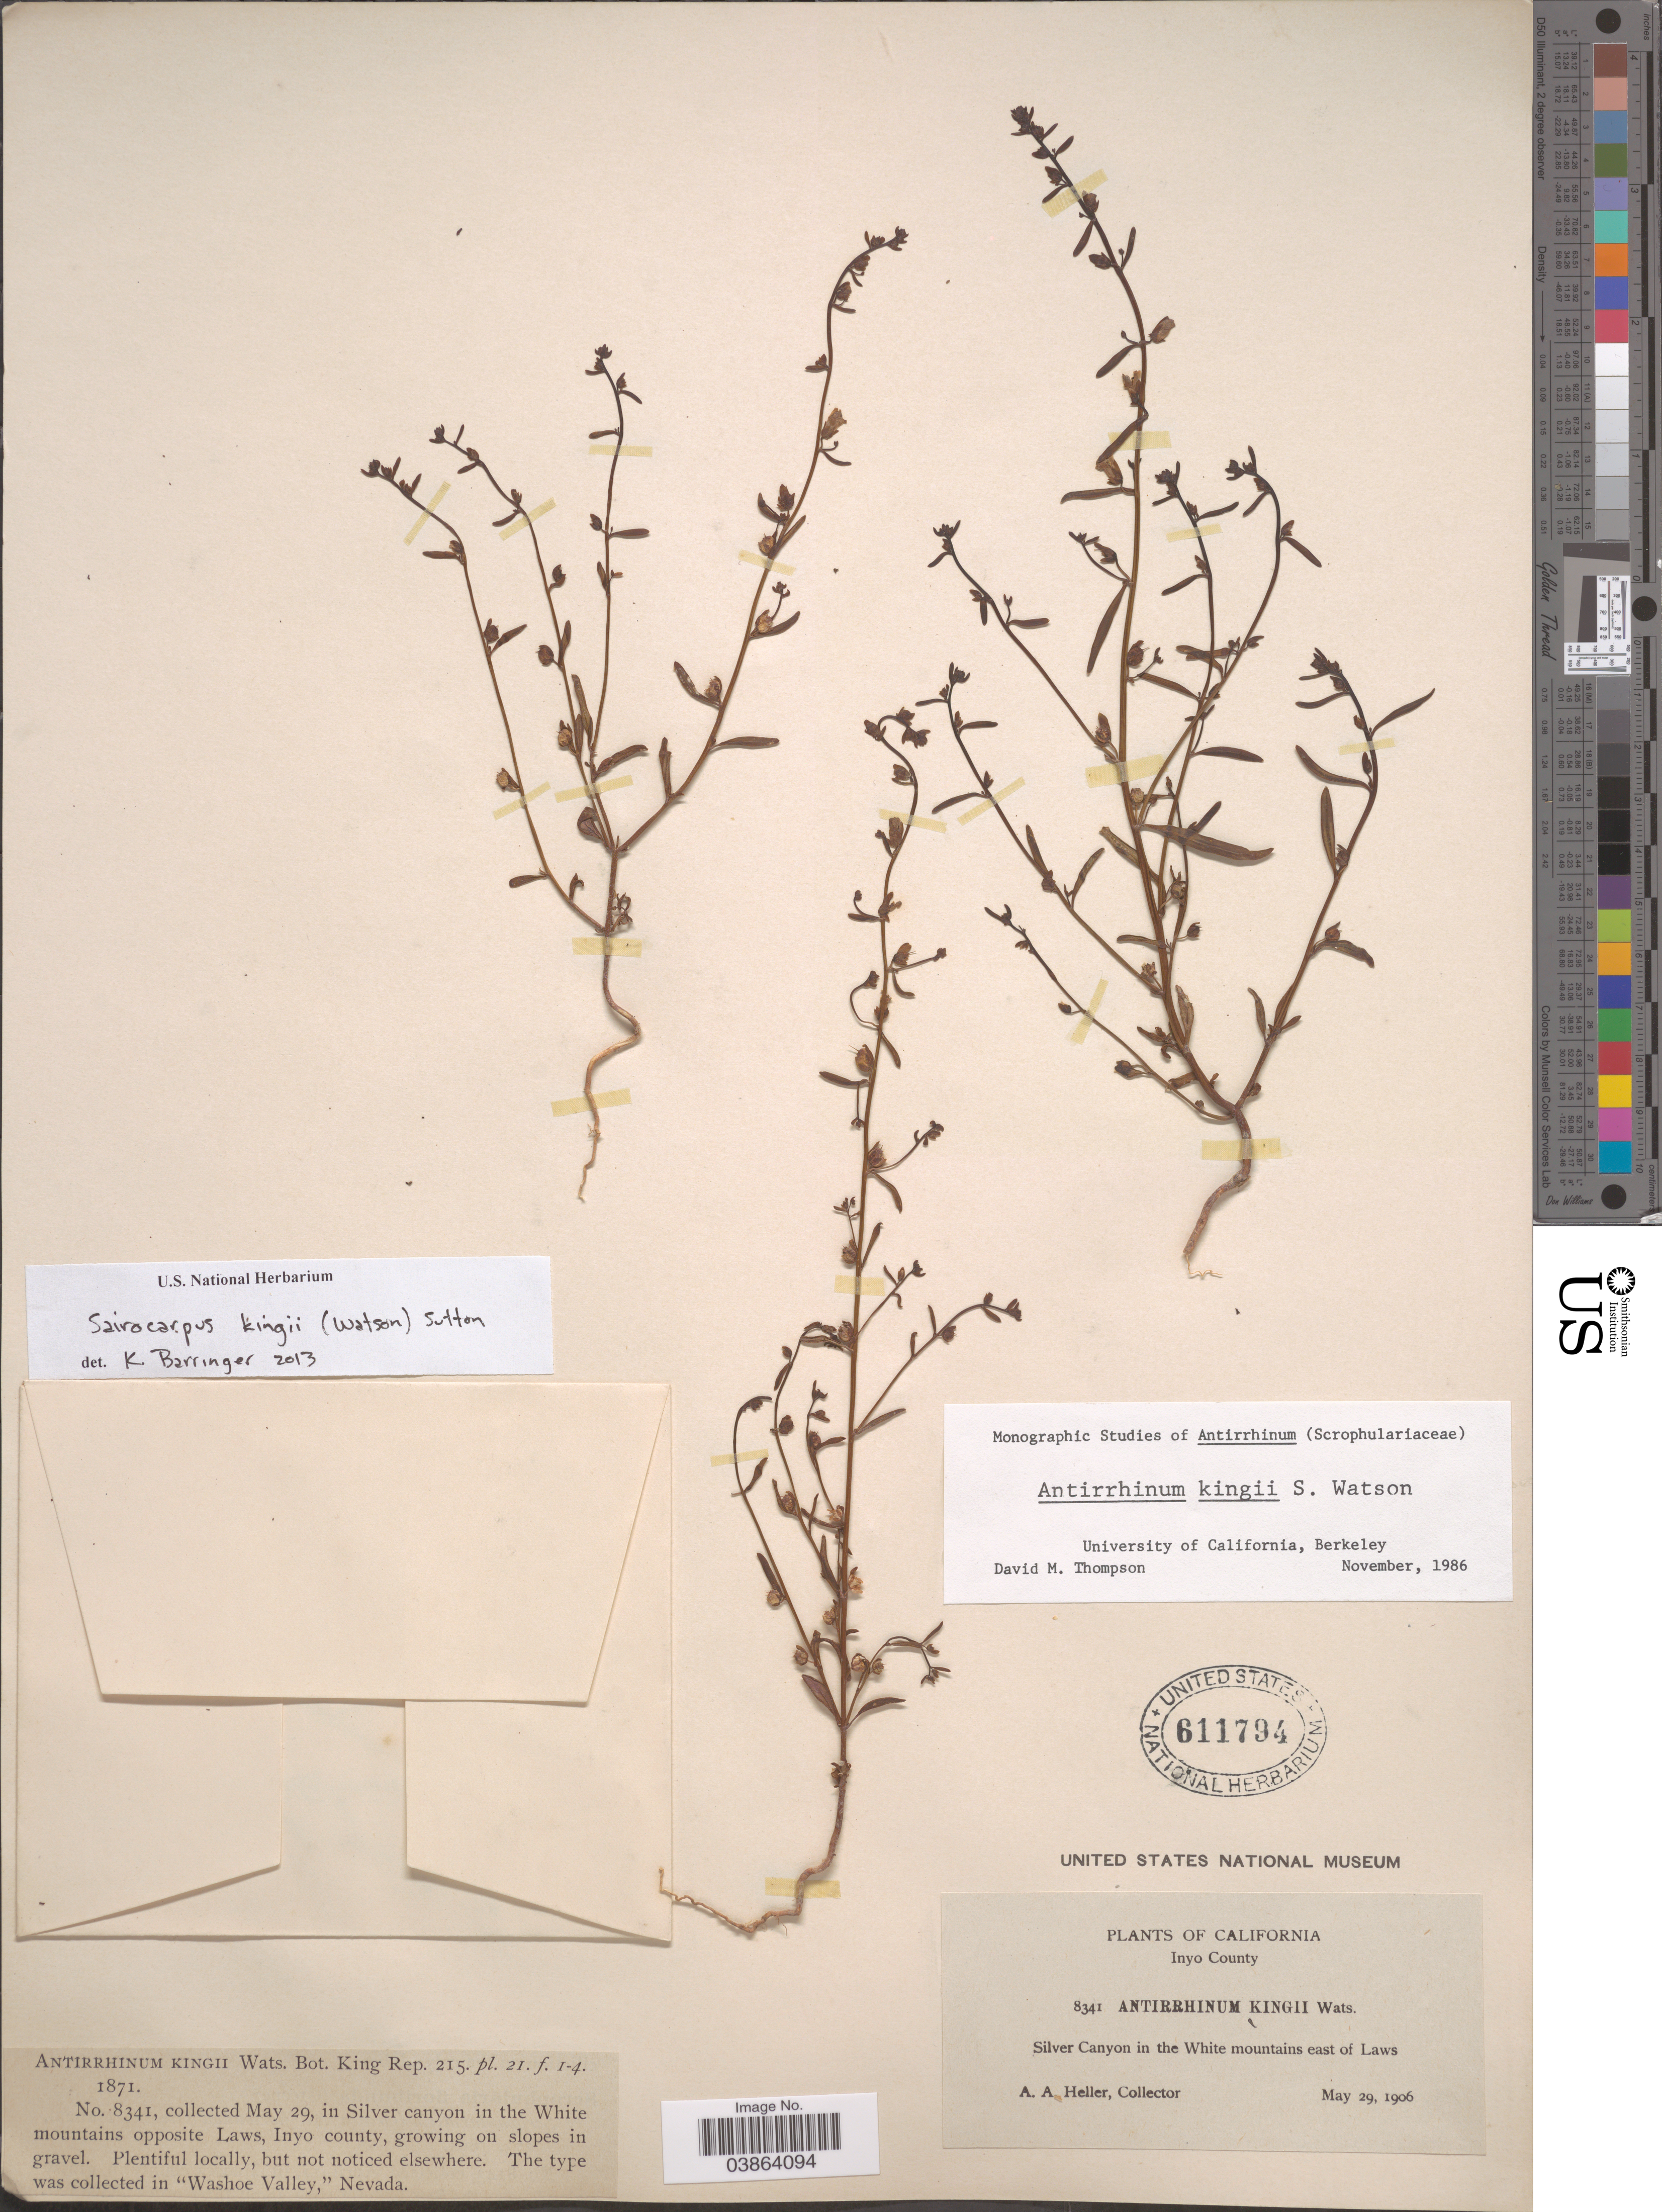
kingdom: Plantae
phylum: Tracheophyta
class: Magnoliopsida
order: Lamiales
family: Plantaginaceae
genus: Sairocarpus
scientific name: Sairocarpus kingii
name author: (S. Watson) D.A. Sutton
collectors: A. A. Heller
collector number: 8341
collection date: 1906-05-29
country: United States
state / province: California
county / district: Inyo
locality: Inyo County. Silver Canyon in the White Mountains east of Laws.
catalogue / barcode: US 611794